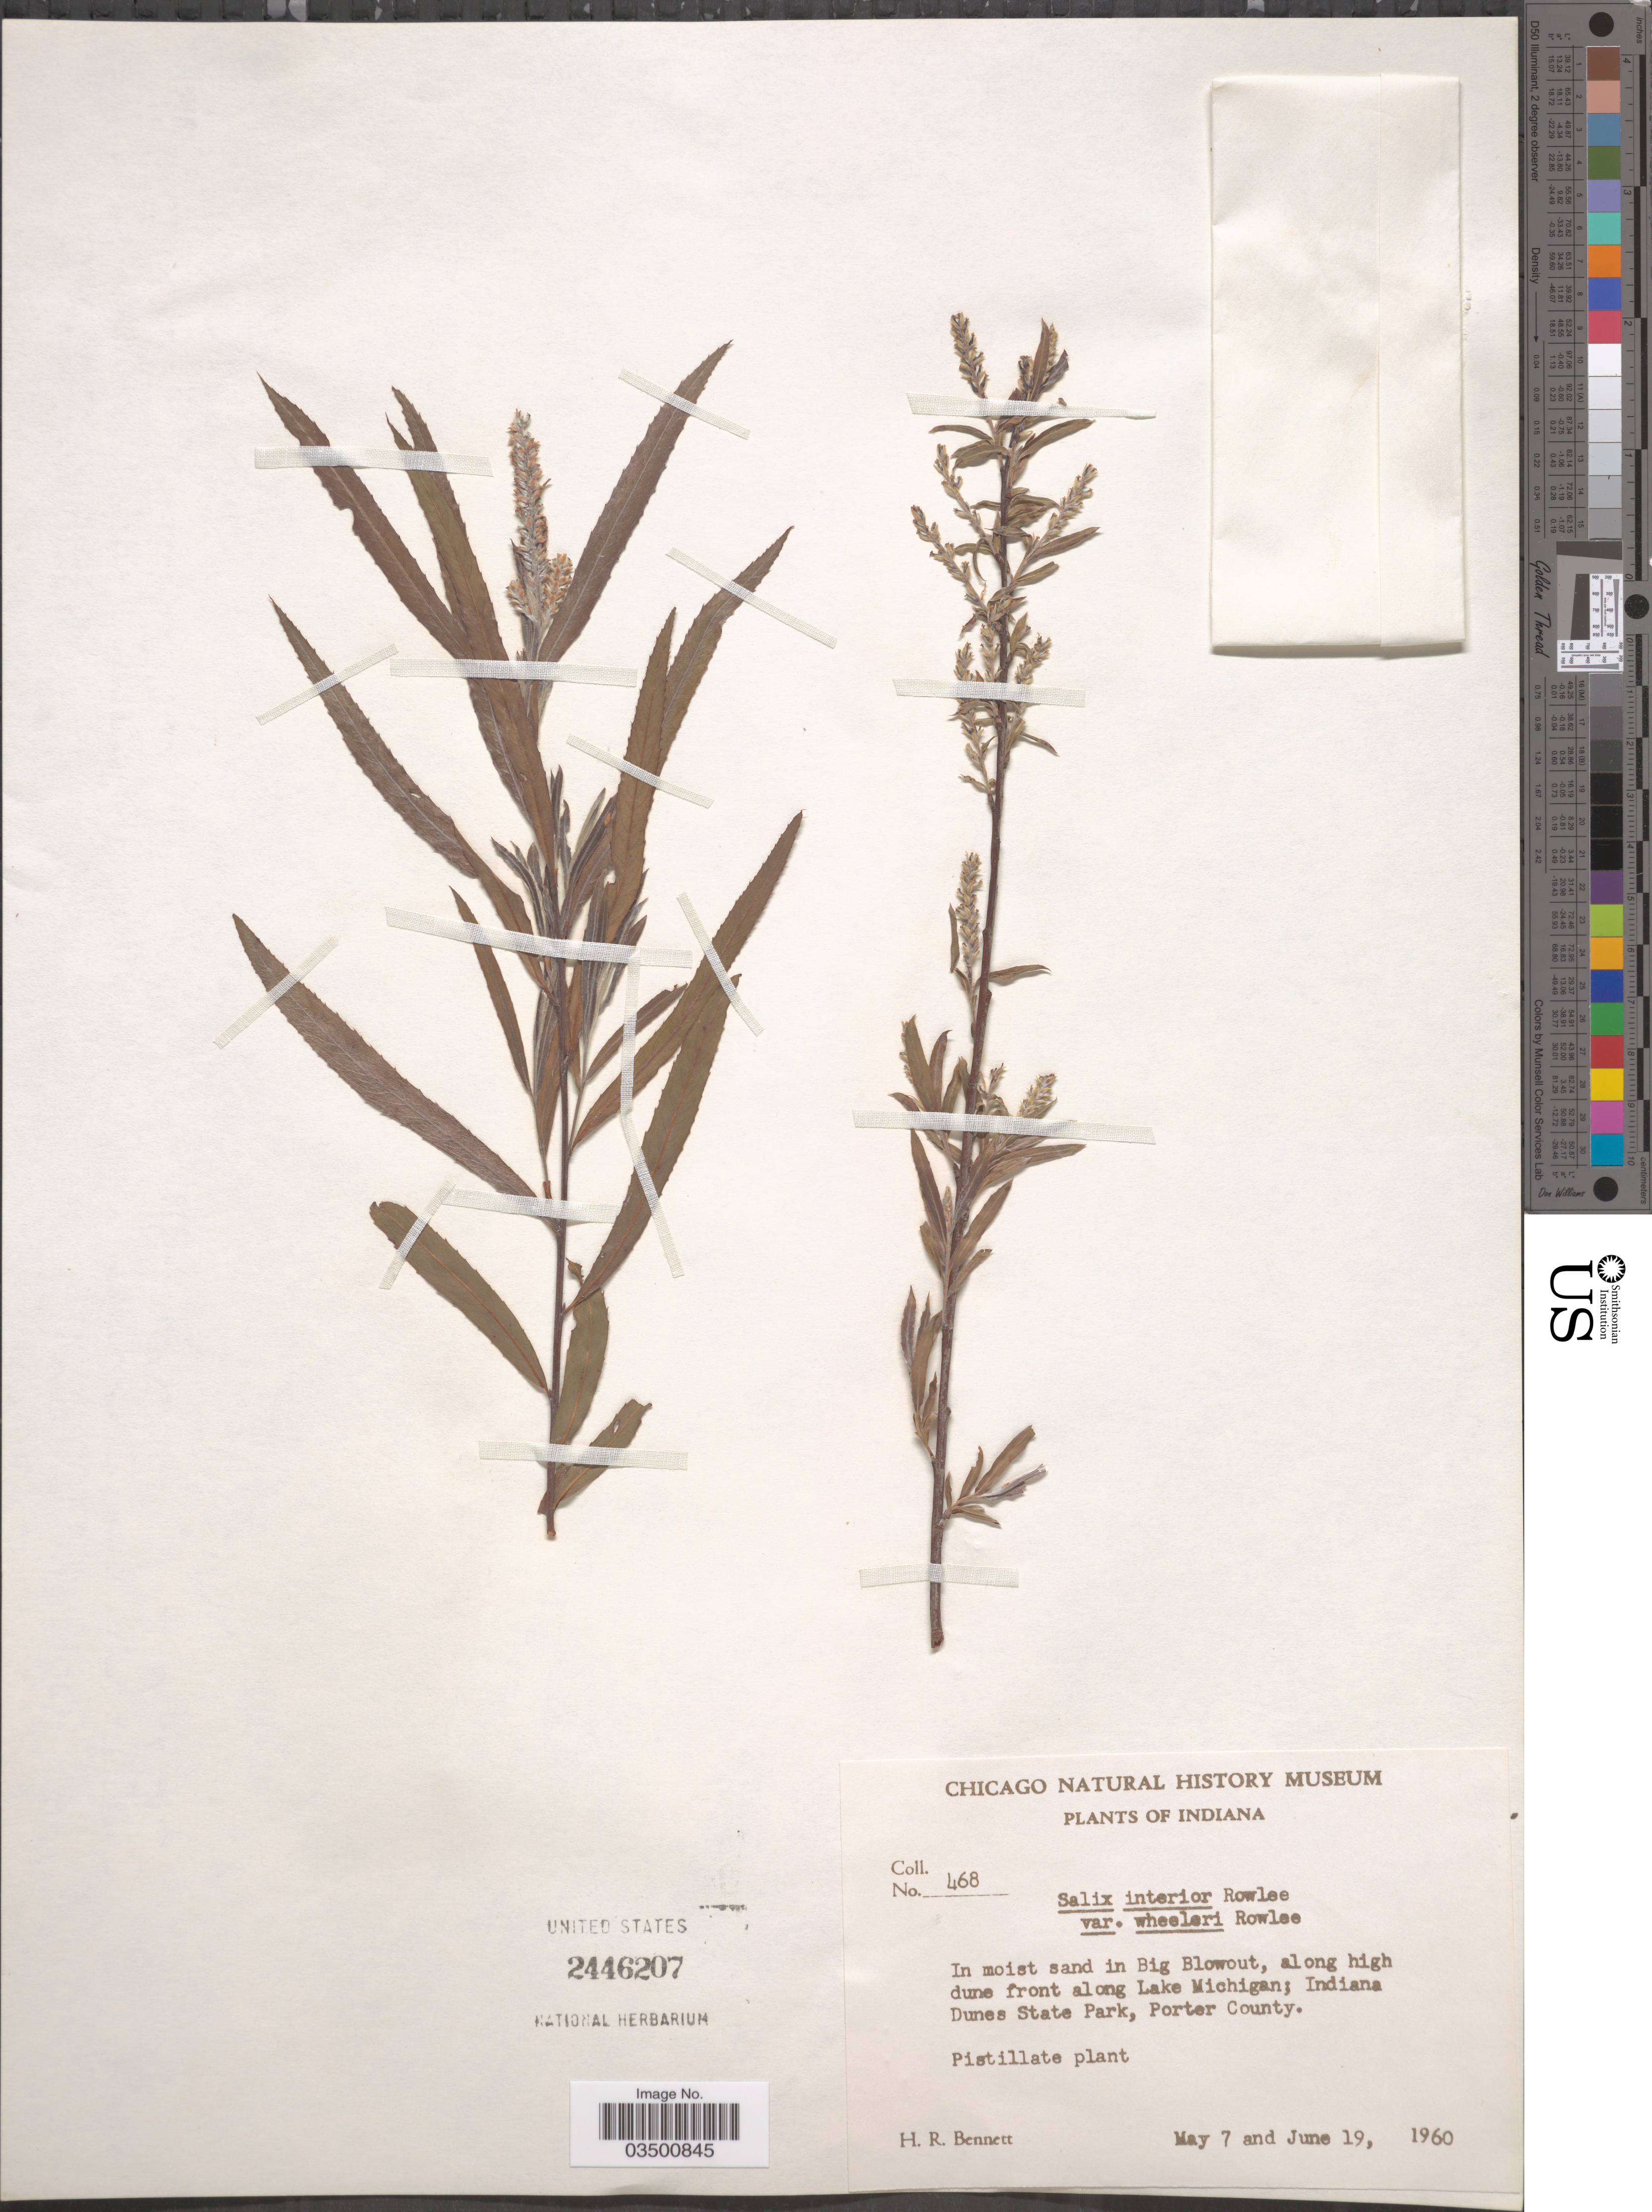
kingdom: Plantae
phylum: Tracheophyta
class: Magnoliopsida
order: Malpighiales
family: Salicaceae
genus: Salix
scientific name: Salix interior var. wheeleri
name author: Rowlee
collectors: H. R. Bennett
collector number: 468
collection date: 1960-05-07/1960-06-19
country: United States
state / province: Indiana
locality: In moist sand in Big Blowout, along high dune front along Lake Michigan; Indiana Dunes State Park, Porter County.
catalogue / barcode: US 2446207